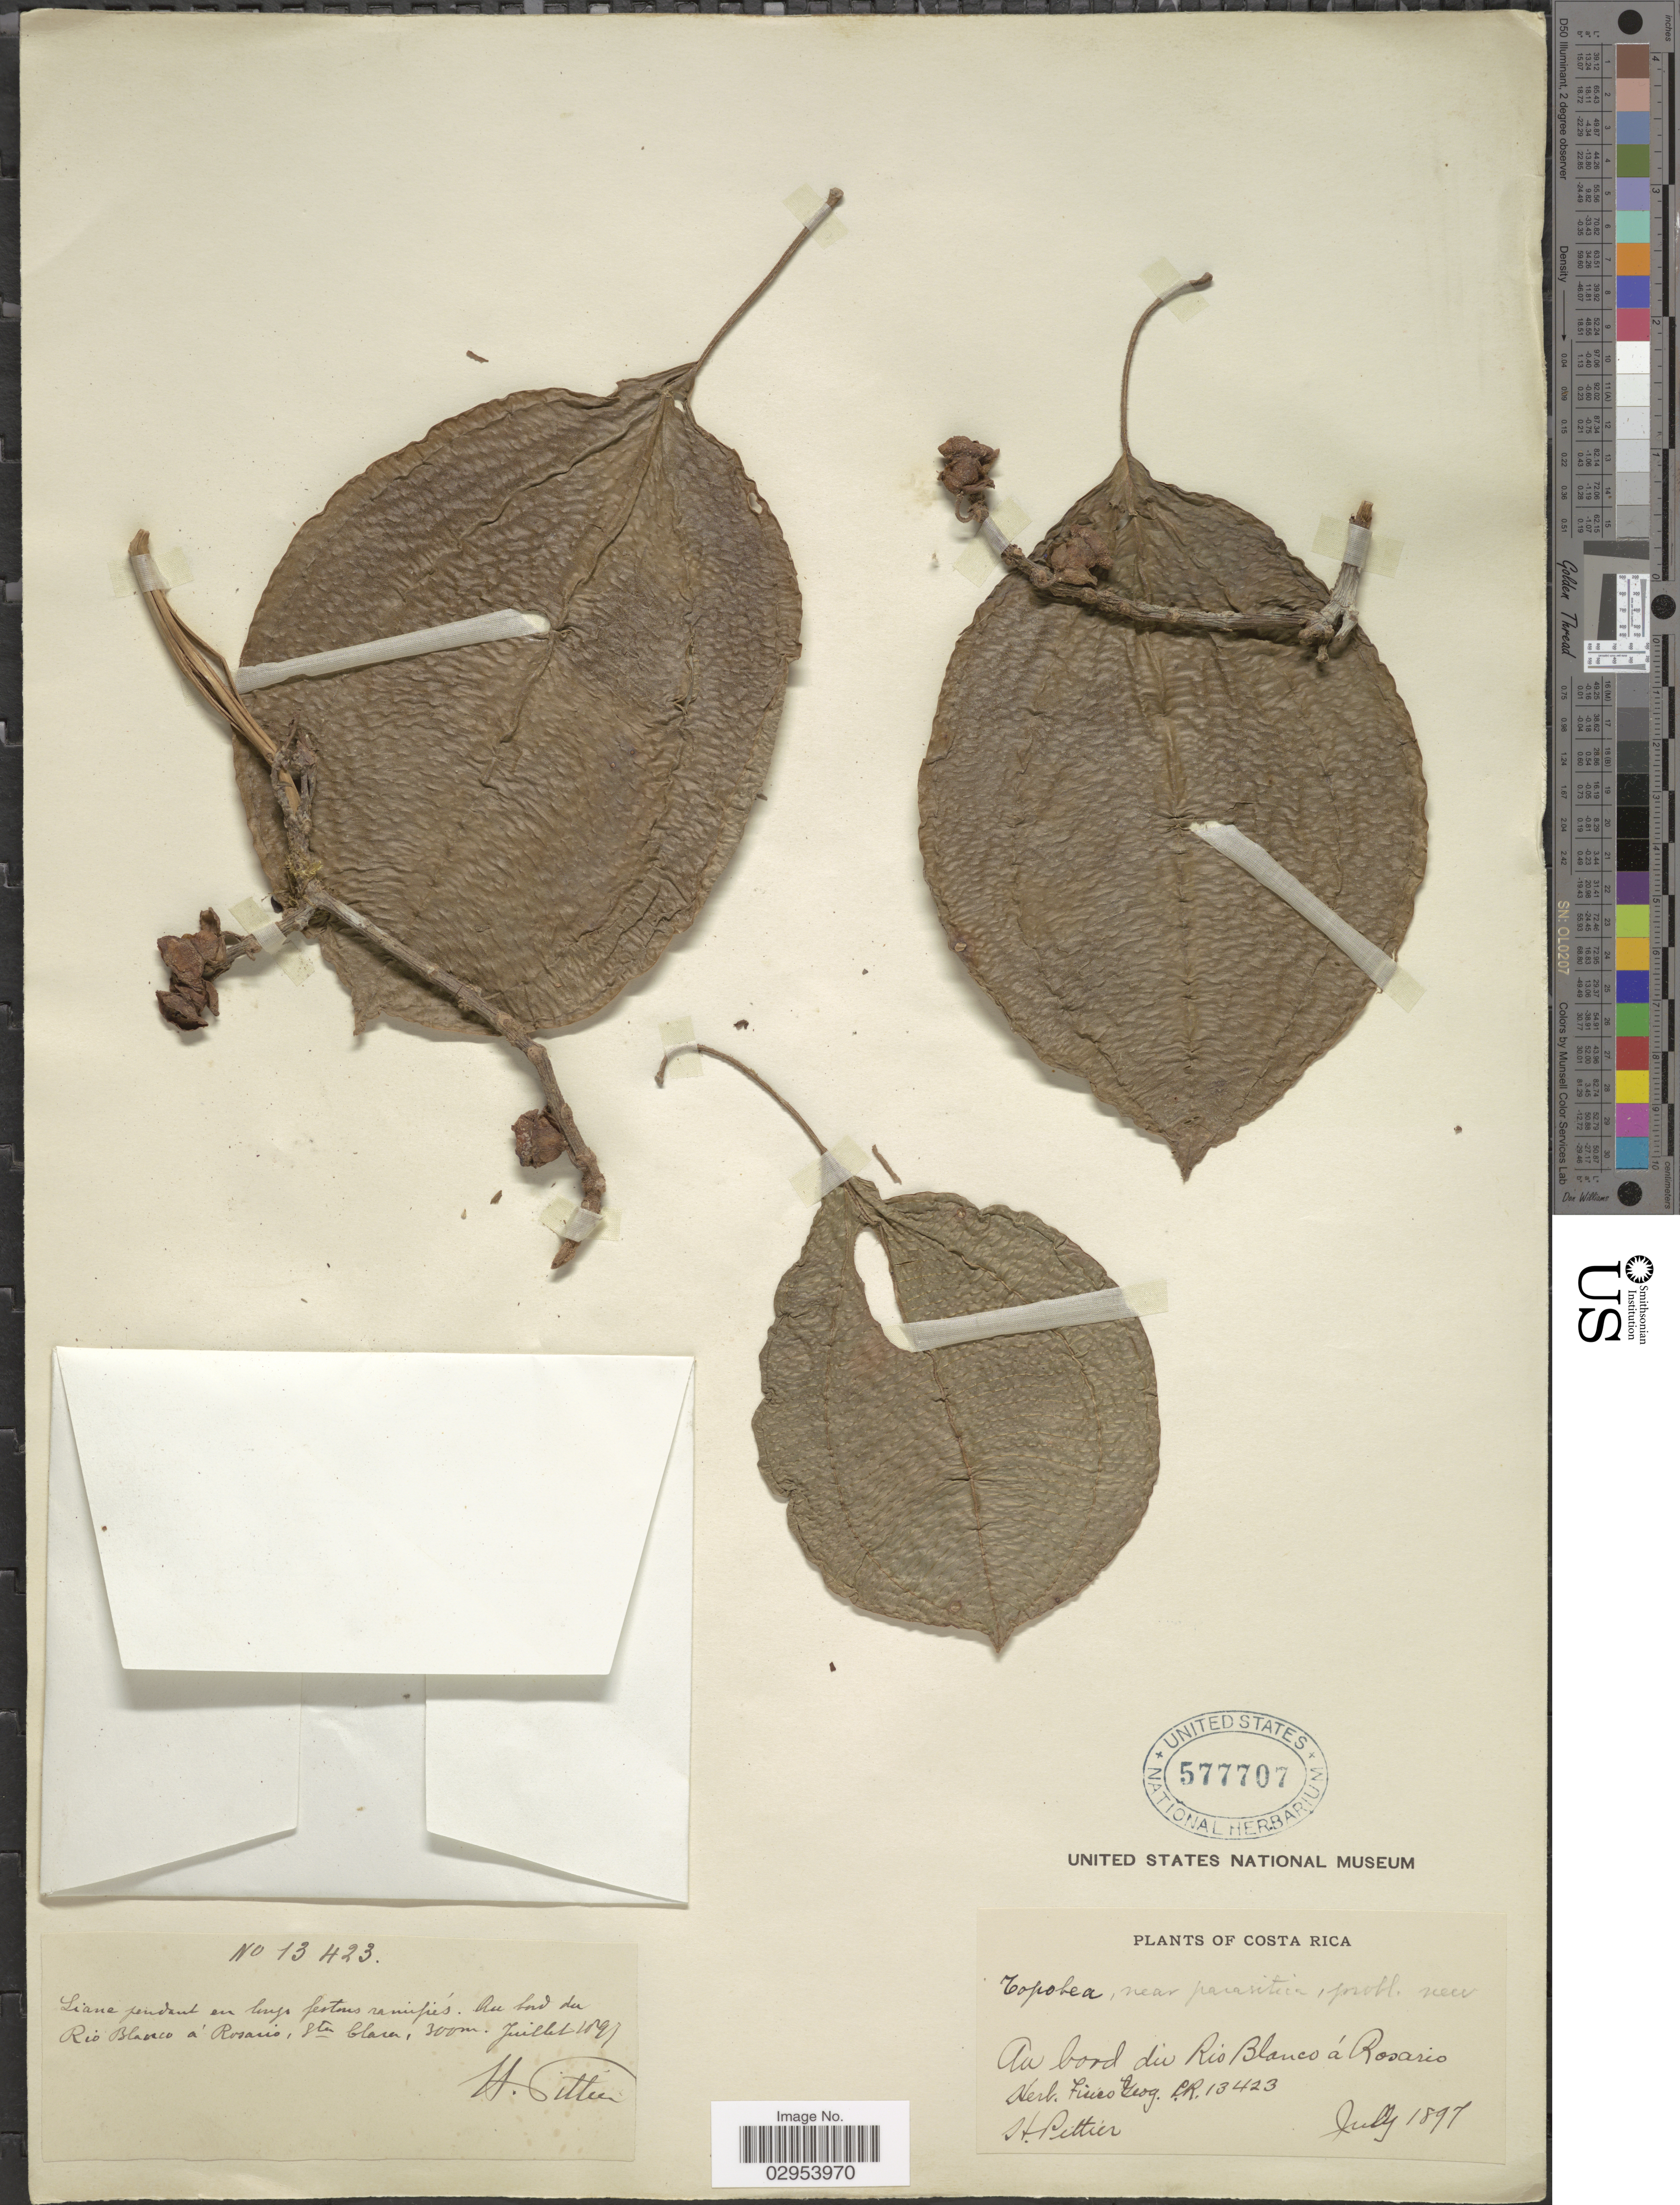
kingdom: Plantae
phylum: Tracheophyta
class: Magnoliopsida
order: Myrtales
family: Melastomataceae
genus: Topobea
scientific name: Topobea praecox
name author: Gleason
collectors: H. F. Pittier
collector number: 13423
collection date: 1897-07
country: Costa Rica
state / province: Alajuela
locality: Au bord du Rio Blanco á Rosario , Sta Clara.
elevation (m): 300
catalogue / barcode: US 577707